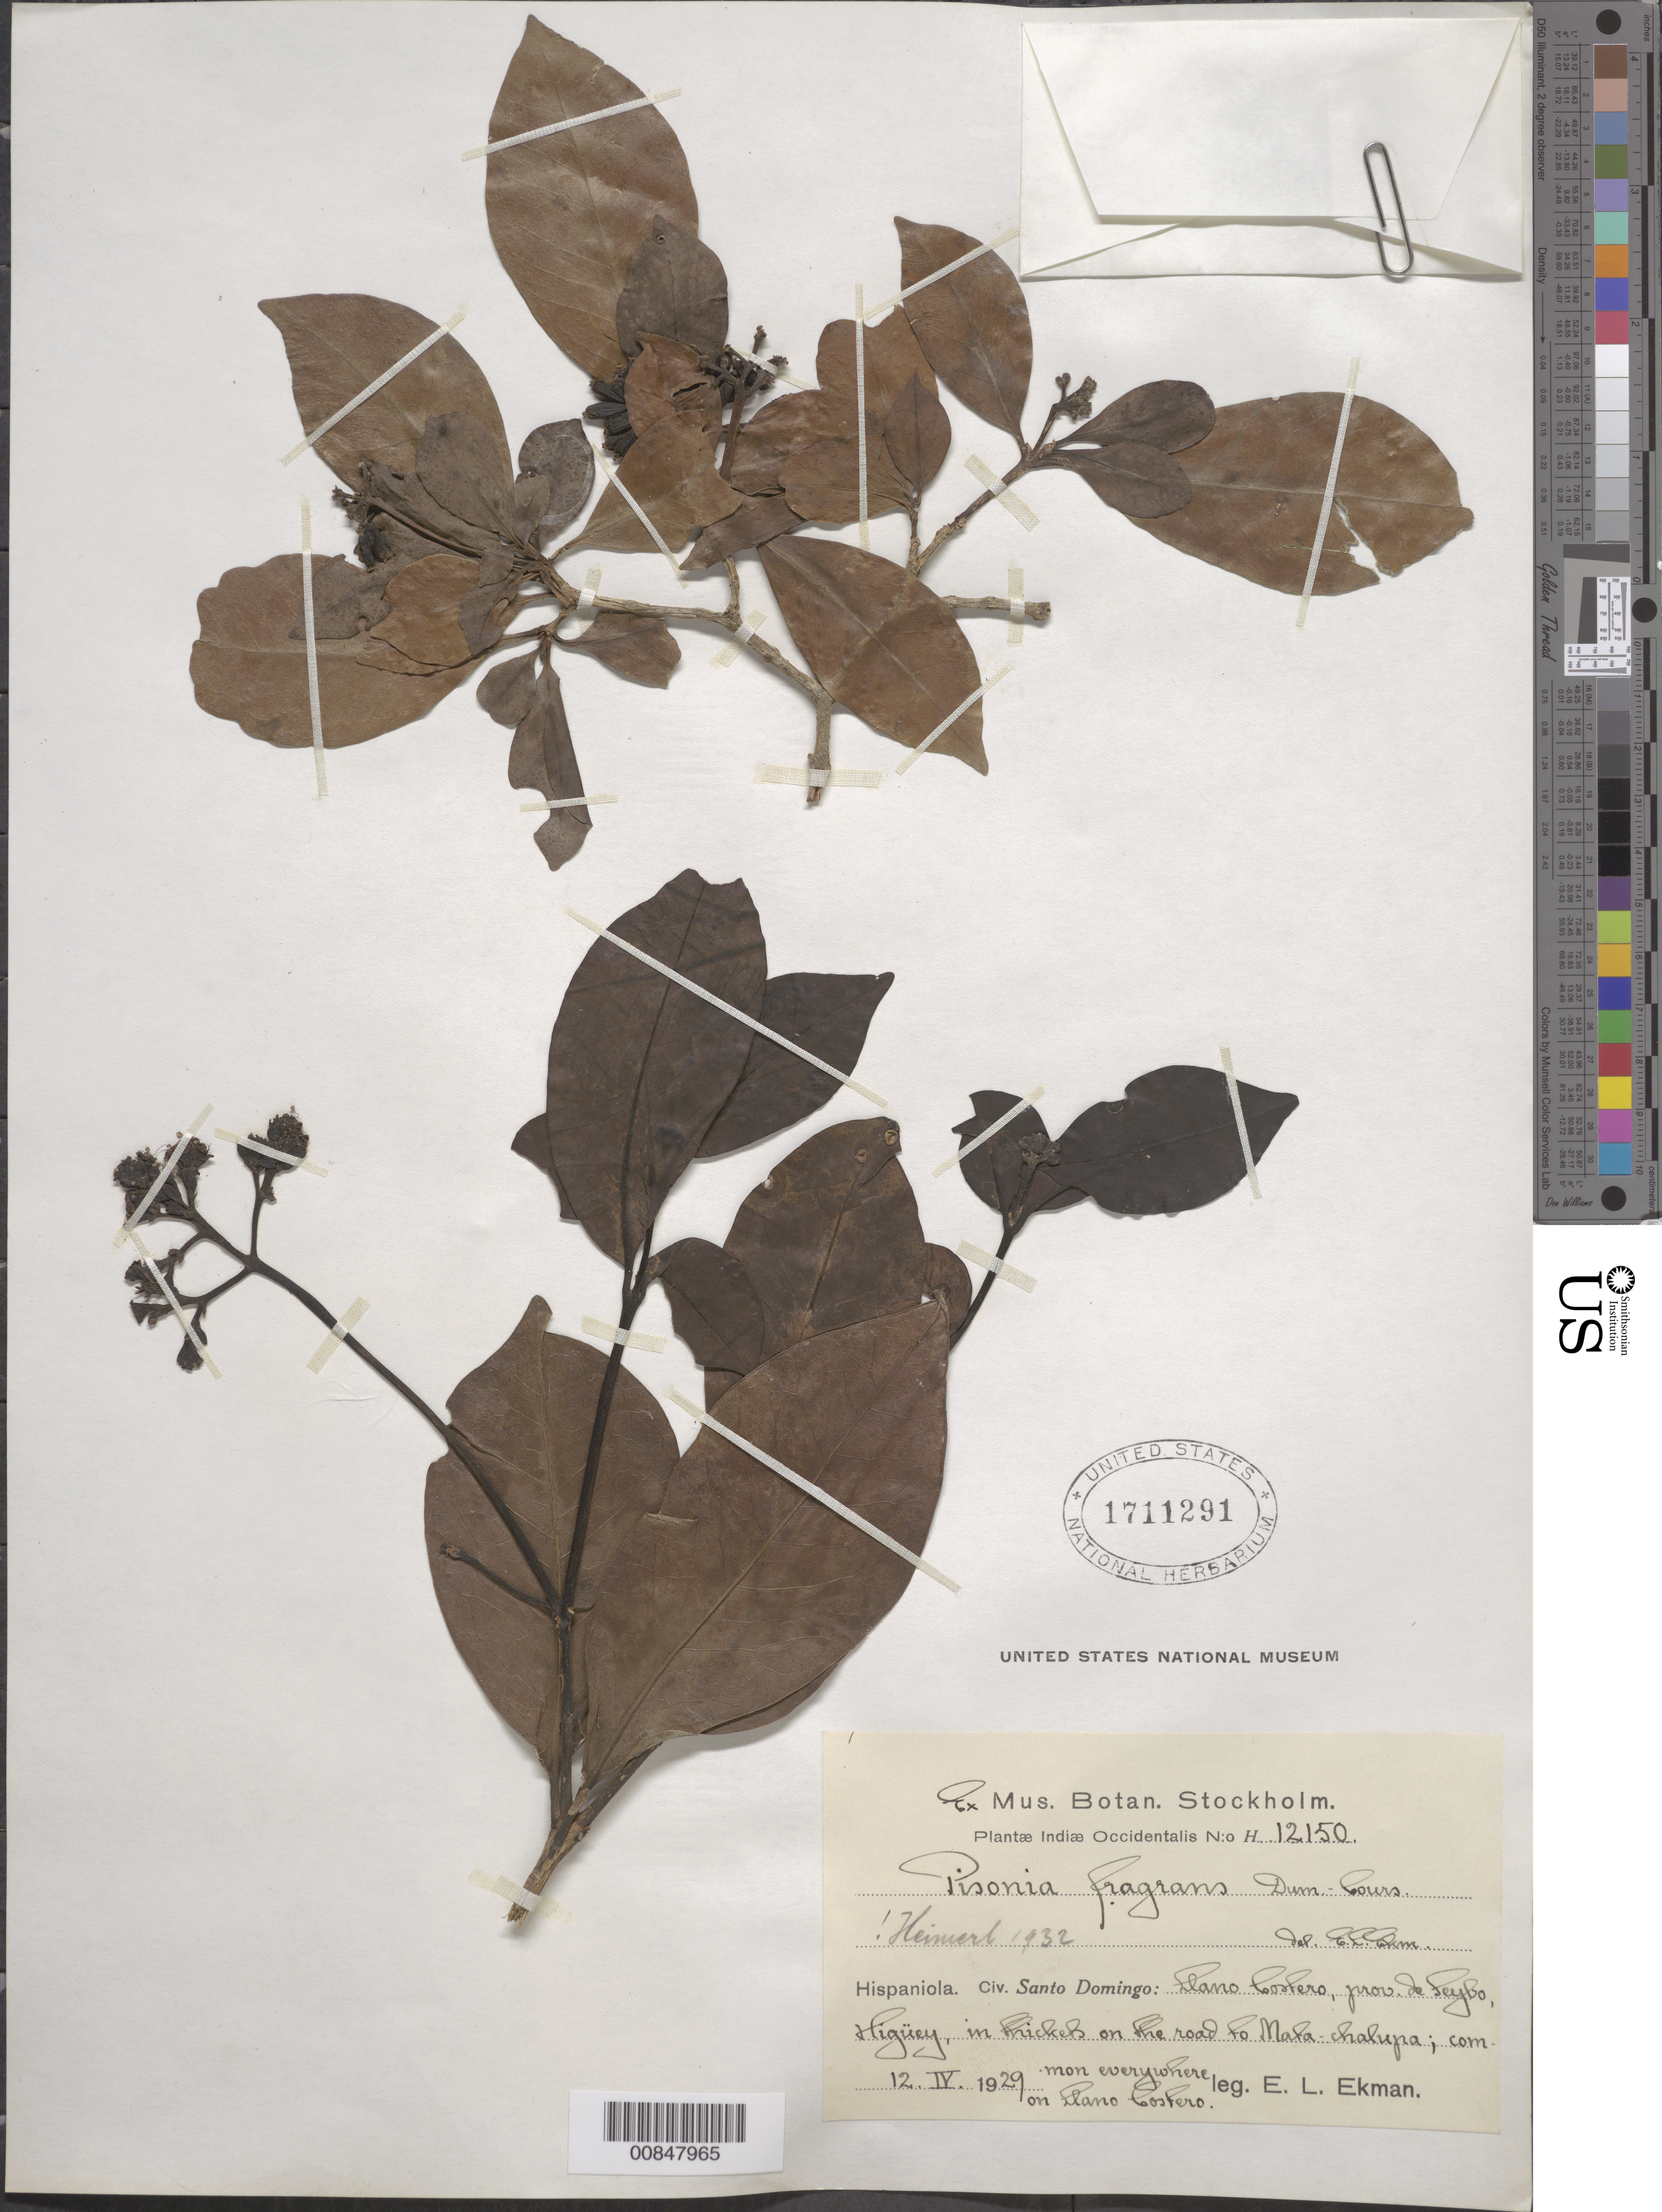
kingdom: Plantae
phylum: Tracheophyta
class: Magnoliopsida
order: Caryophyllales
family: Nyctaginaceae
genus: Guapira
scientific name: Guapira fragrans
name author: (Dum. Cours.) Little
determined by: Strong, Mark T., (BOT), Smithsonian Institution - National Museum of Natural History (UNITED STATES)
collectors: E. L. Ekman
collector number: H 12150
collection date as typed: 12 Apr 1929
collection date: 1929-04-12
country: Dominican Republic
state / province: El Seibo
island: Hispaniola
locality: Llano Costero, Higüey. On the road to Mata-Chalupa.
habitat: In thickets.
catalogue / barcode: US 1711291